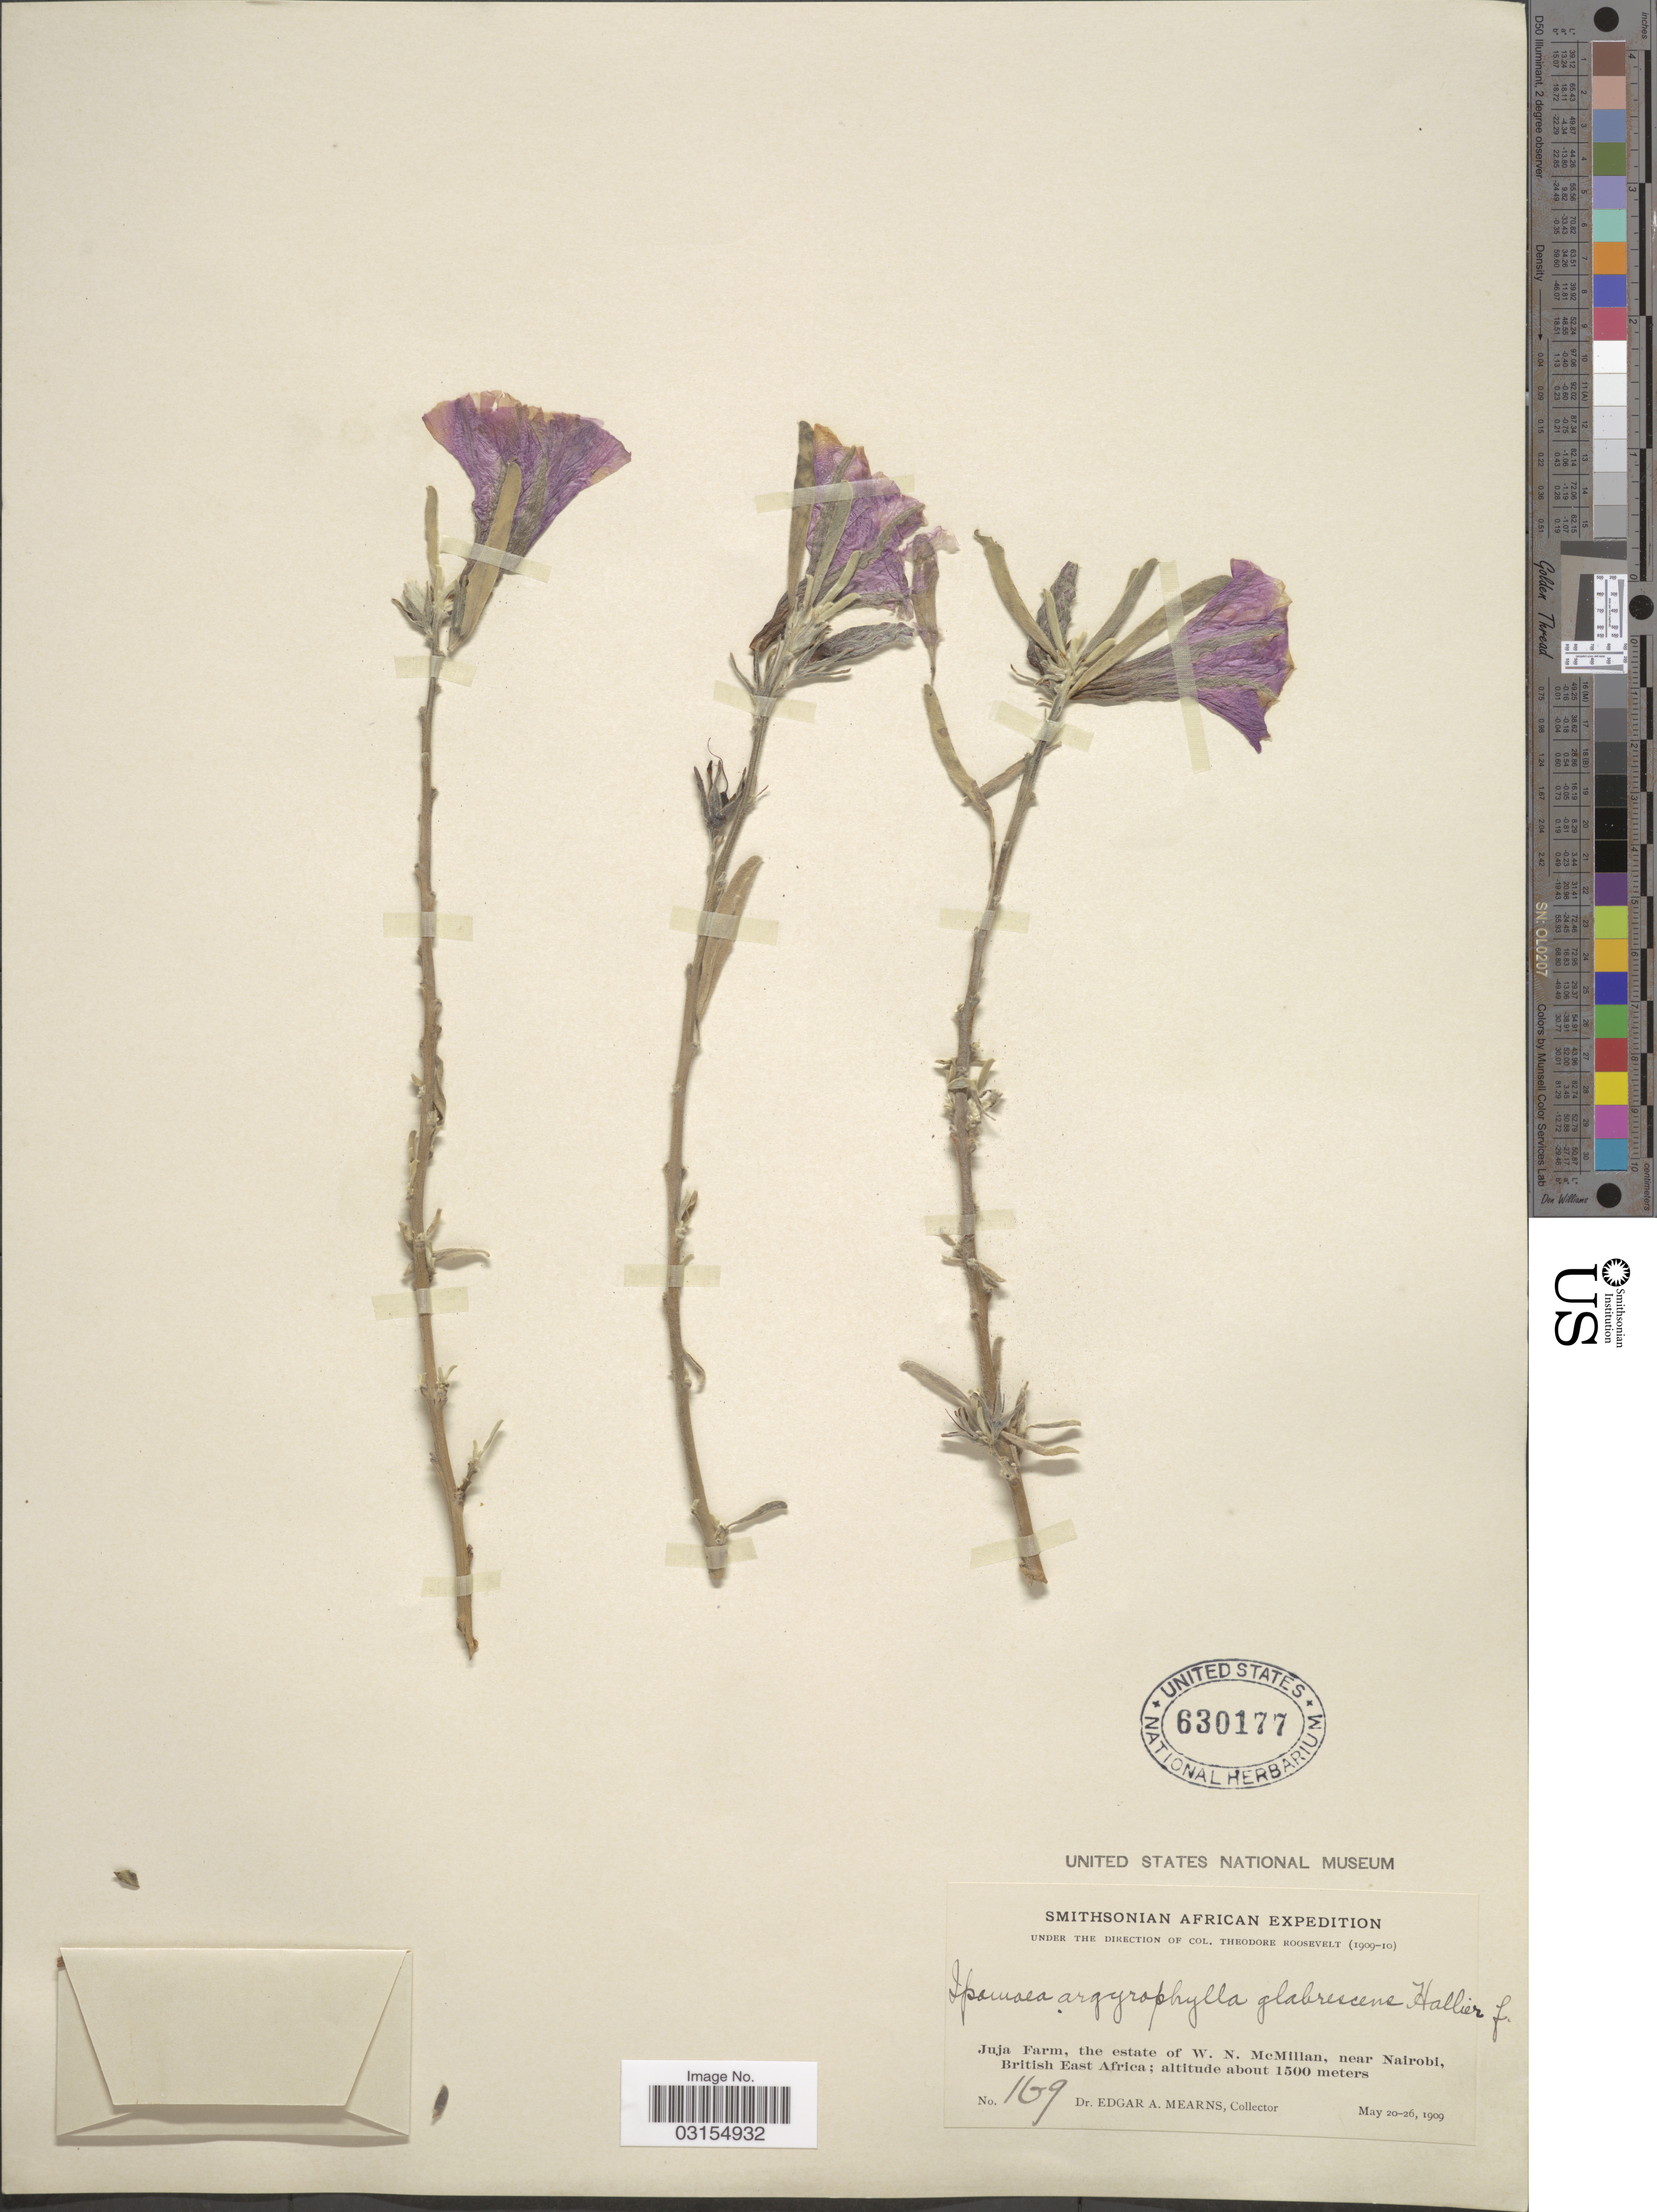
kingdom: Plantae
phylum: Tracheophyta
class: Magnoliopsida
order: Solanales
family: Convolvulaceae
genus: Ipomoea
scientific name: Ipomoea argyrophylla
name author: Vatke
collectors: E. A. Mearns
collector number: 169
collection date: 1909-05-20/1909-05-26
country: Kenya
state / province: Nairobi Area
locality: Juja Farm, the estate of W. N. McMillan, near Nairobi, British East Africa.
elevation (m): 1500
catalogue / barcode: US 630177